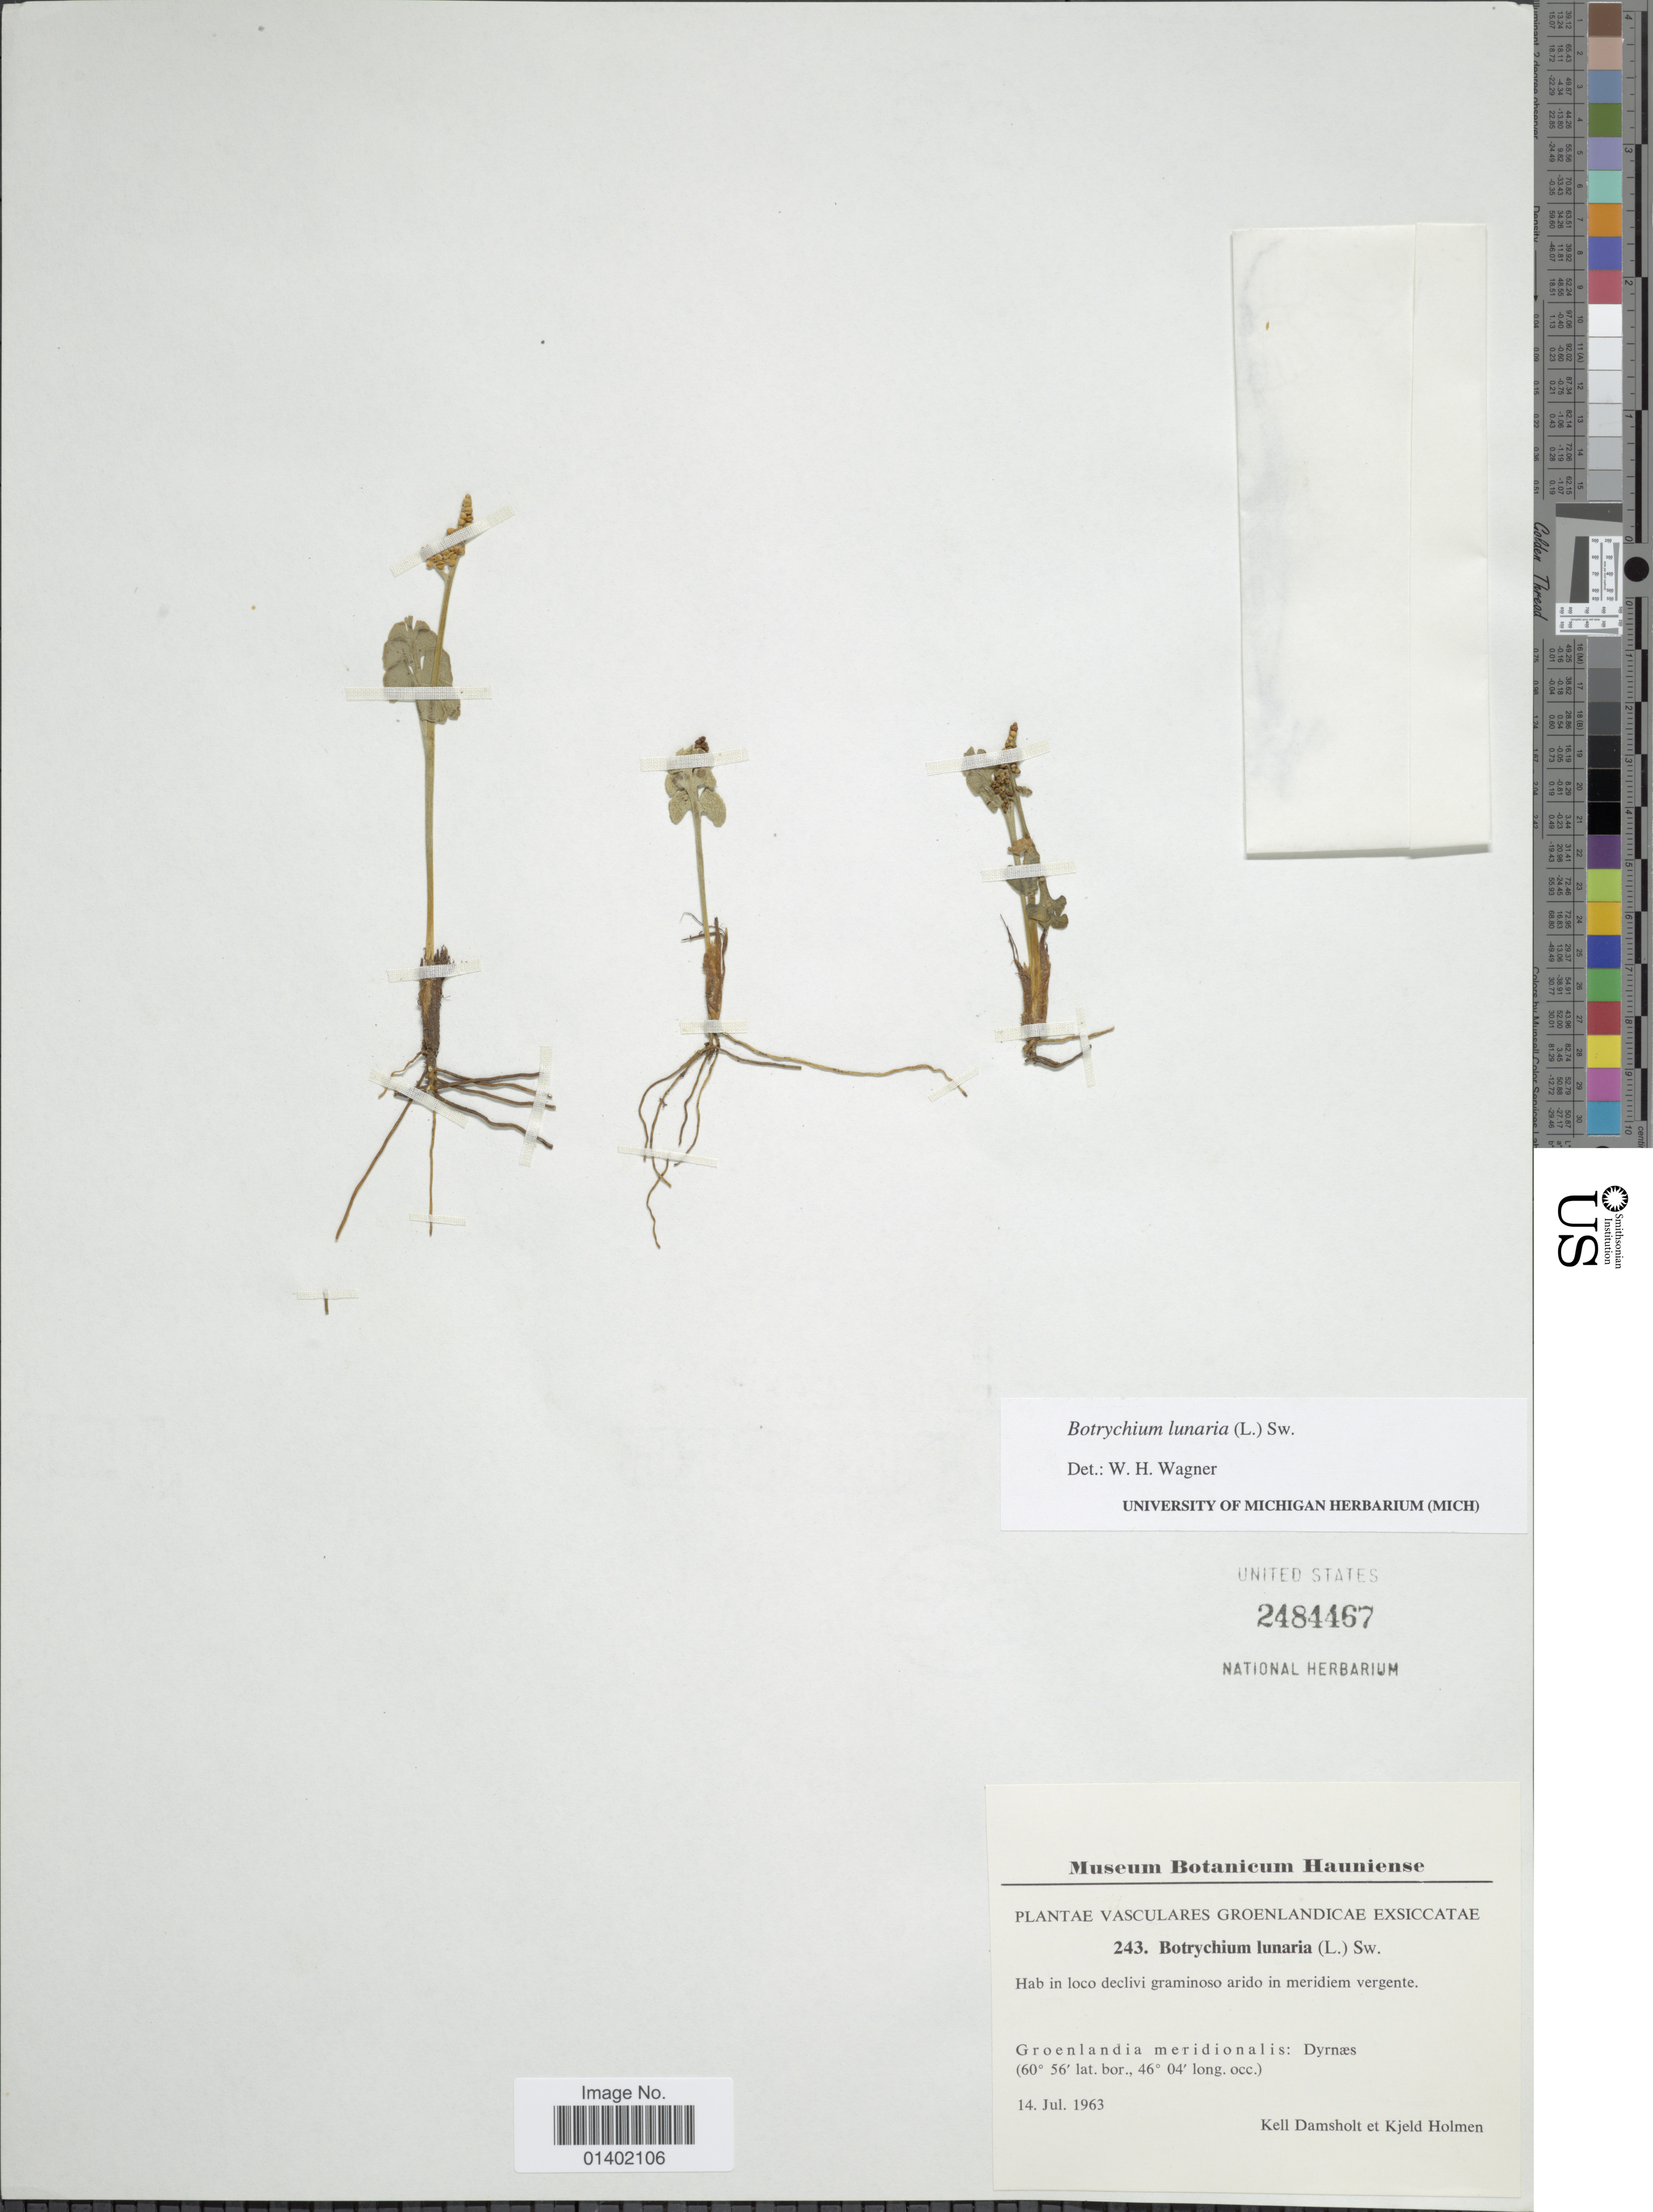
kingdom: Plantae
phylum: Tracheophyta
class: Polypodiopsida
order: Ophioglossales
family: Ophioglossaceae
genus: Botrychium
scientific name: Botrychium lunaria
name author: (L.) Sw.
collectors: K. Damsholt & K. A. Holmen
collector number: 243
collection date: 1963-07-14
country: Greenland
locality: Vasculares Groenlandicae Exsiccatae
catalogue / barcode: US 2484467